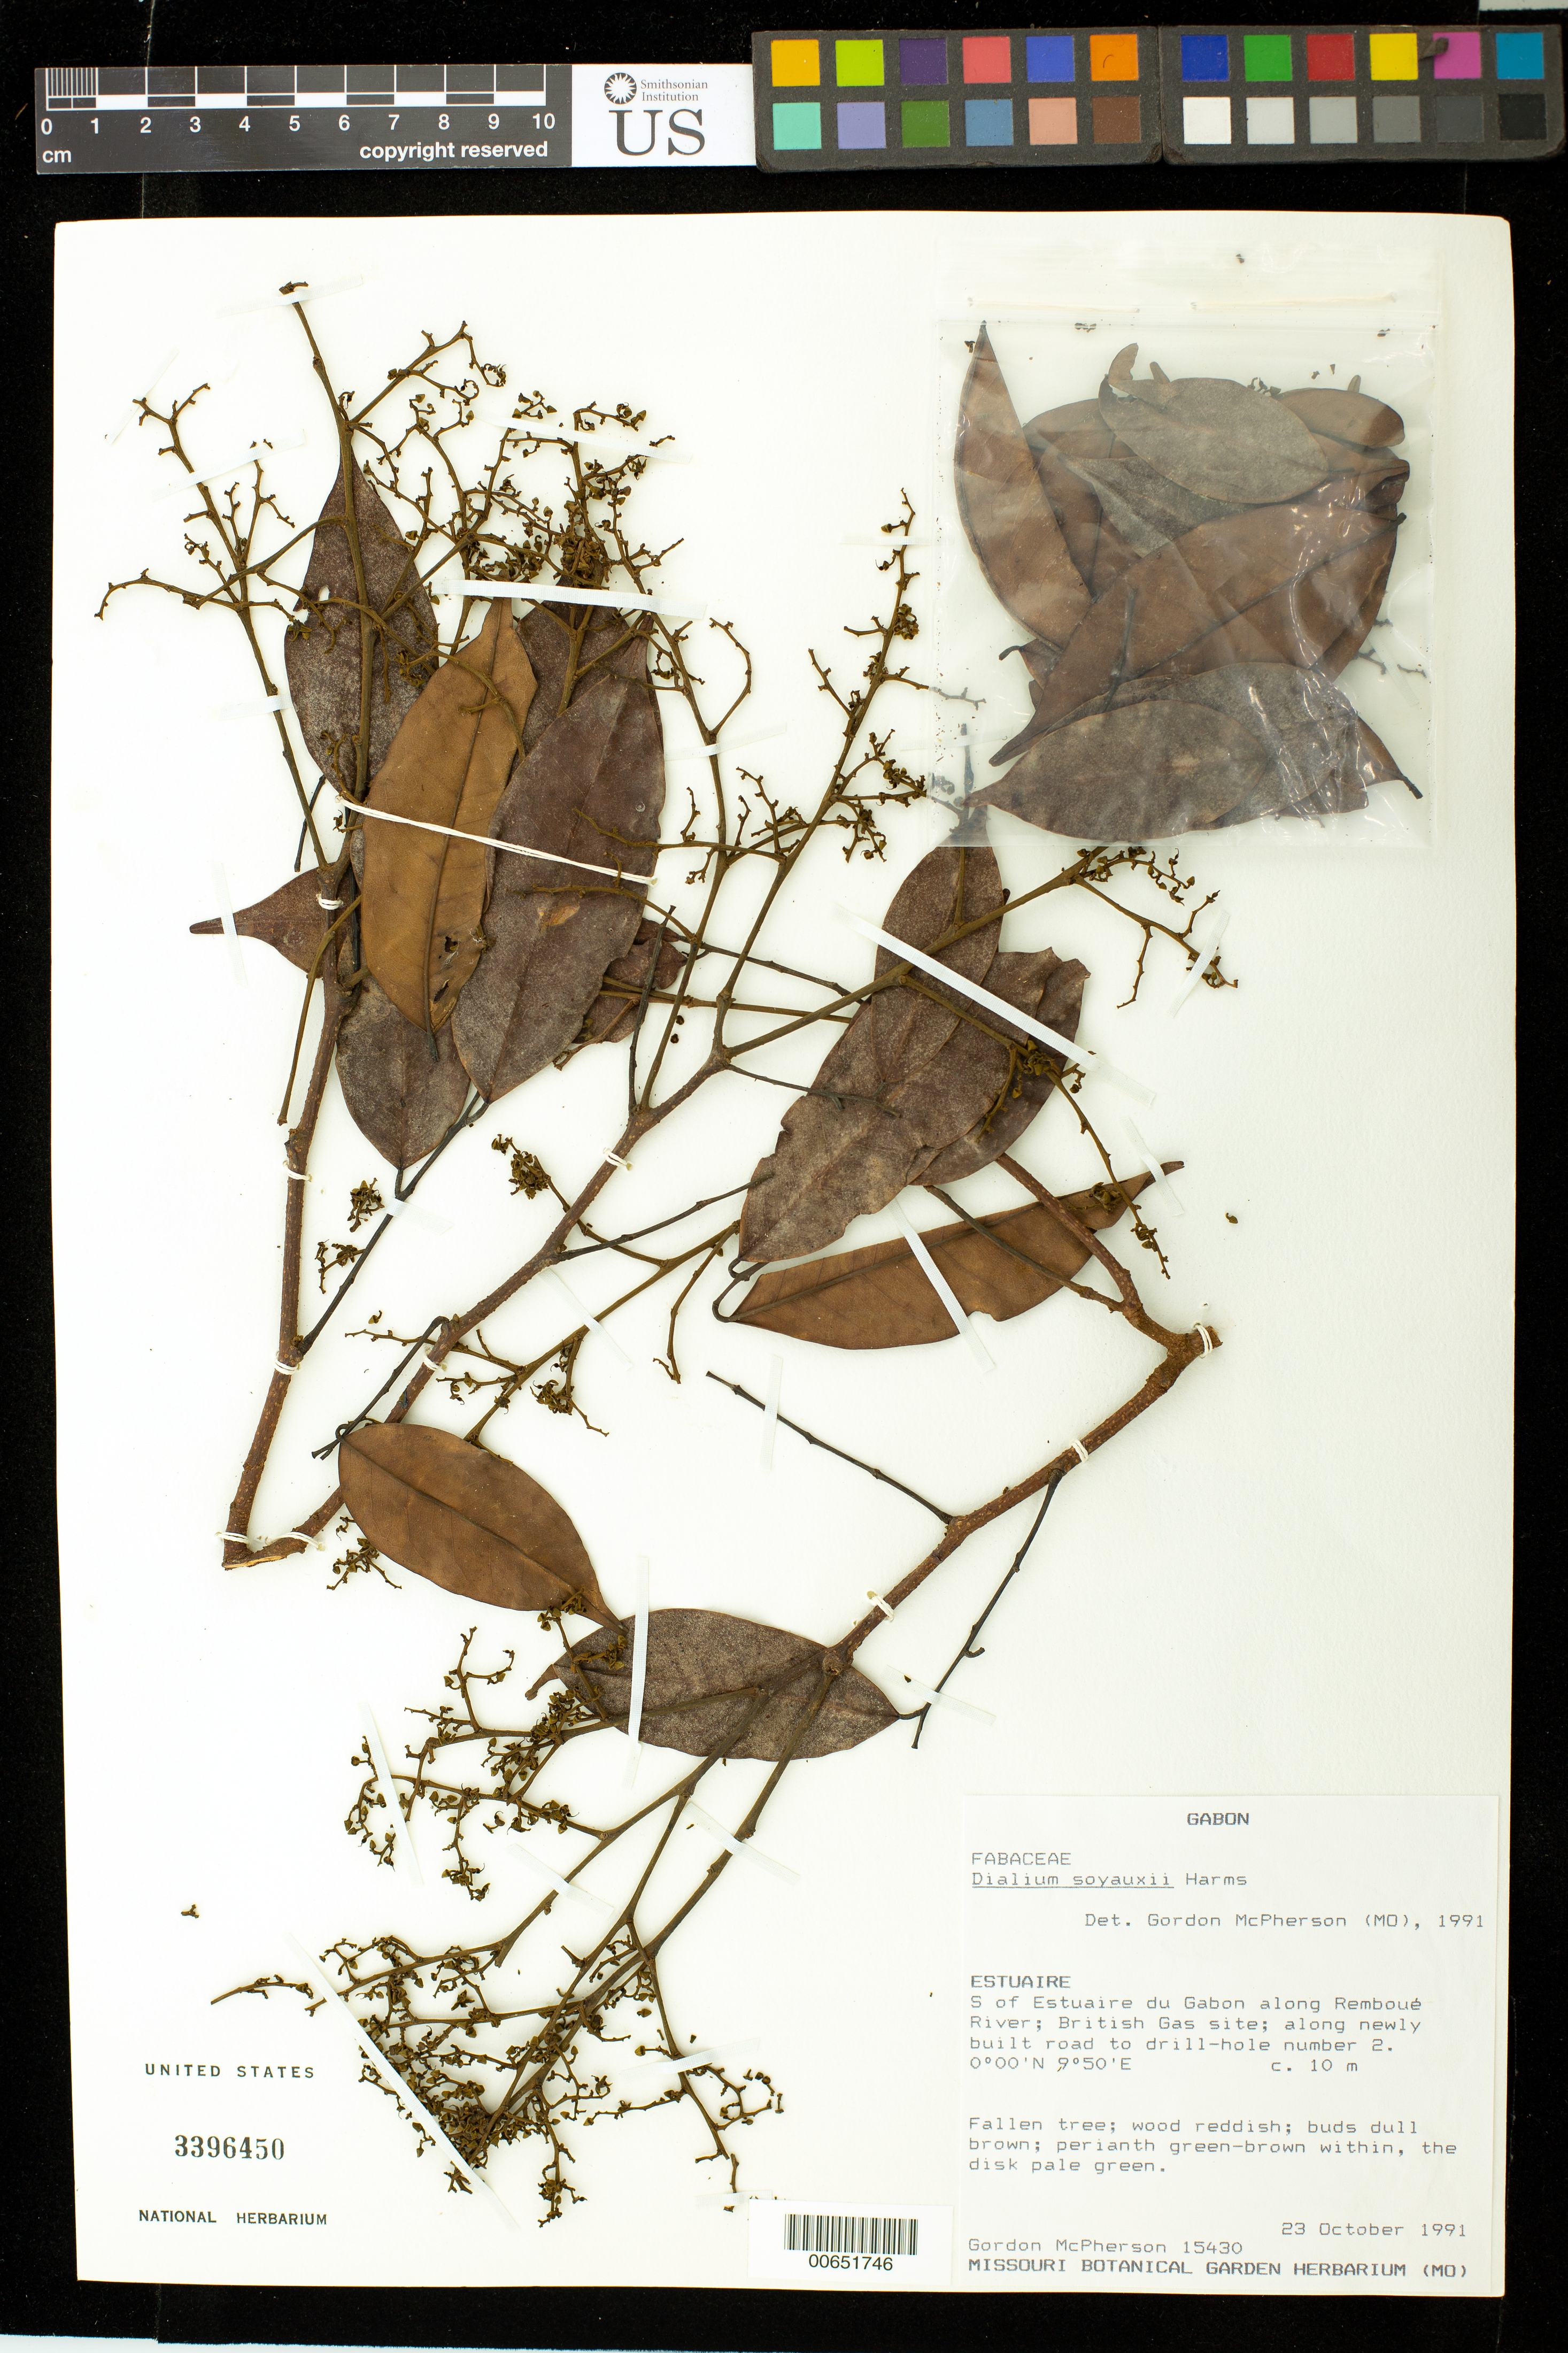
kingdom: Plantae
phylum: Tracheophyta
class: Magnoliopsida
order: Fabales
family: Fabaceae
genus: Dialium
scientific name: Dialium soyauxii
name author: Harms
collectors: G. D. McPherson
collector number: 15430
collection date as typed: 23 Oct 1991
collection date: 1991-10-23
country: Gabon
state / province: Estuaire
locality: S of Estuaire du Gabon along Remboue River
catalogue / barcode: US 3396450